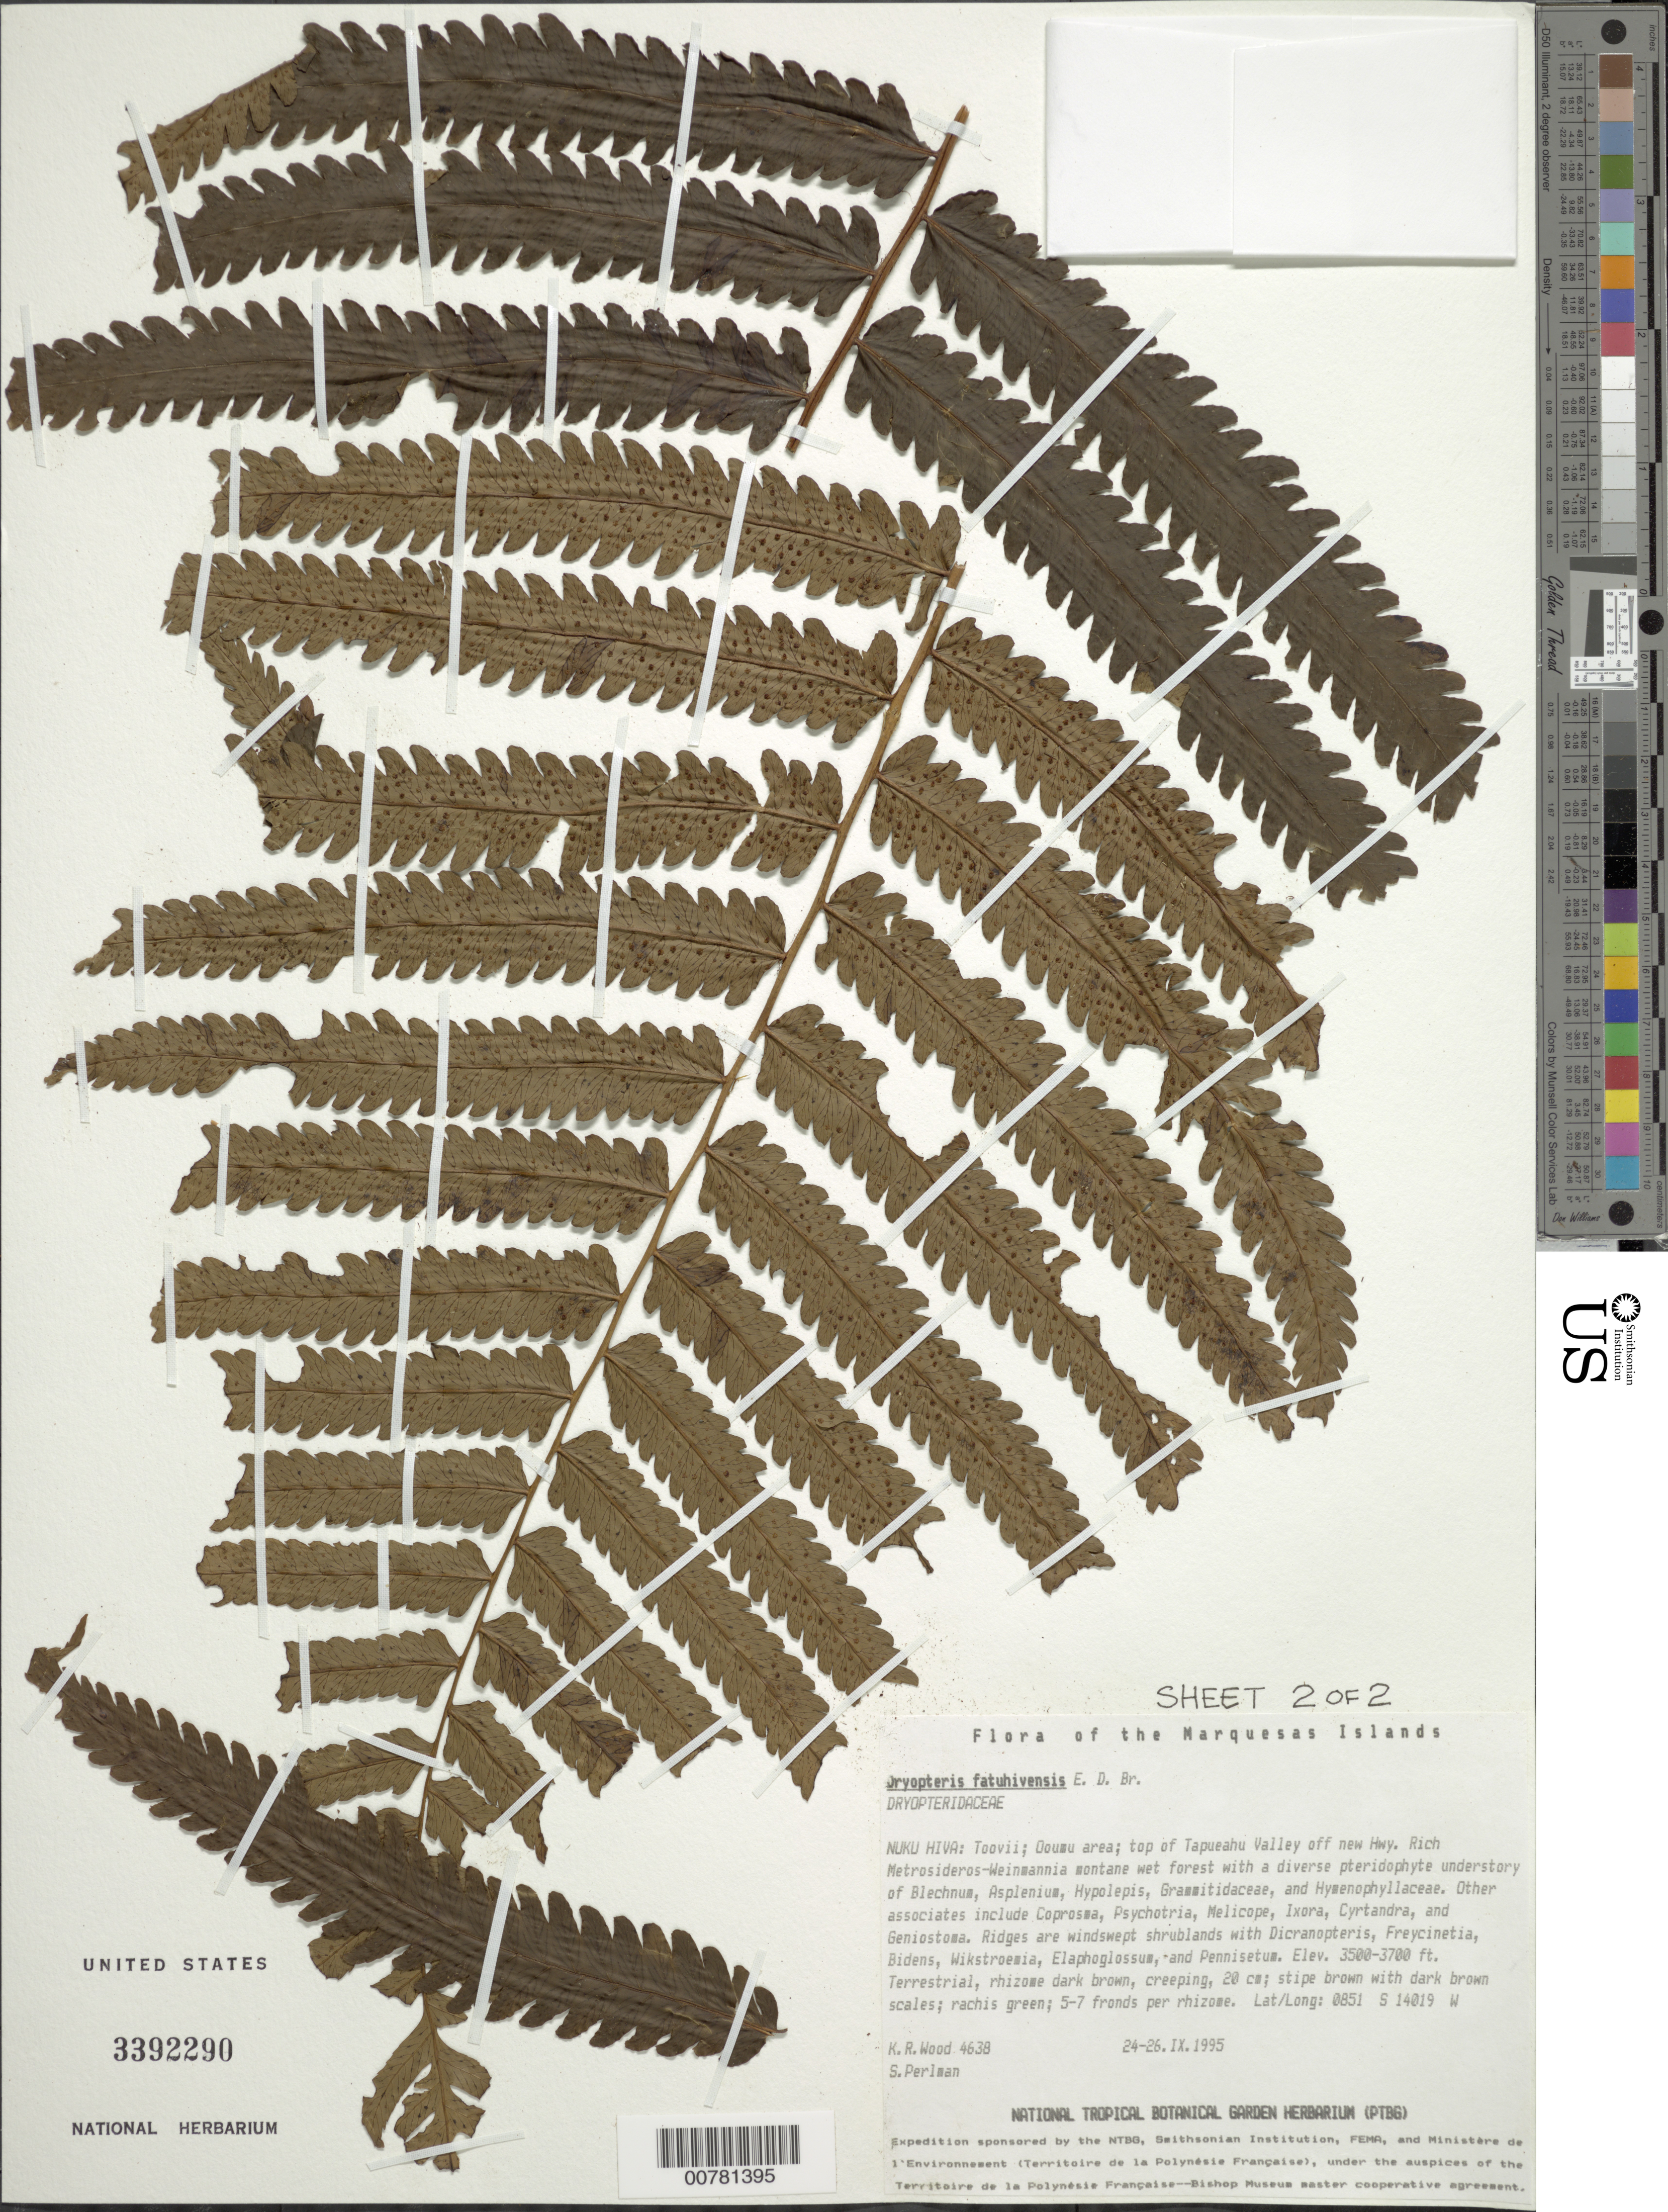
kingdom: Plantae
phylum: Tracheophyta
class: Polypodiopsida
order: Polypodiales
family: Dryopteridaceae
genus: Dryopteris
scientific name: Dryopteris fatuhivensis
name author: E.D. Br.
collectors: K. R. Wood & S. P. Perlman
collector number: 4638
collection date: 1995-09-24/1995-09-26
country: French Polynesia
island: Nuku Hiva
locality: Toovii, Ooumu area, top of Tapueahu Valley off new hwy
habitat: Rich Metrosideros - Weinmannia montane wet forests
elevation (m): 1067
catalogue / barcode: US 3392290